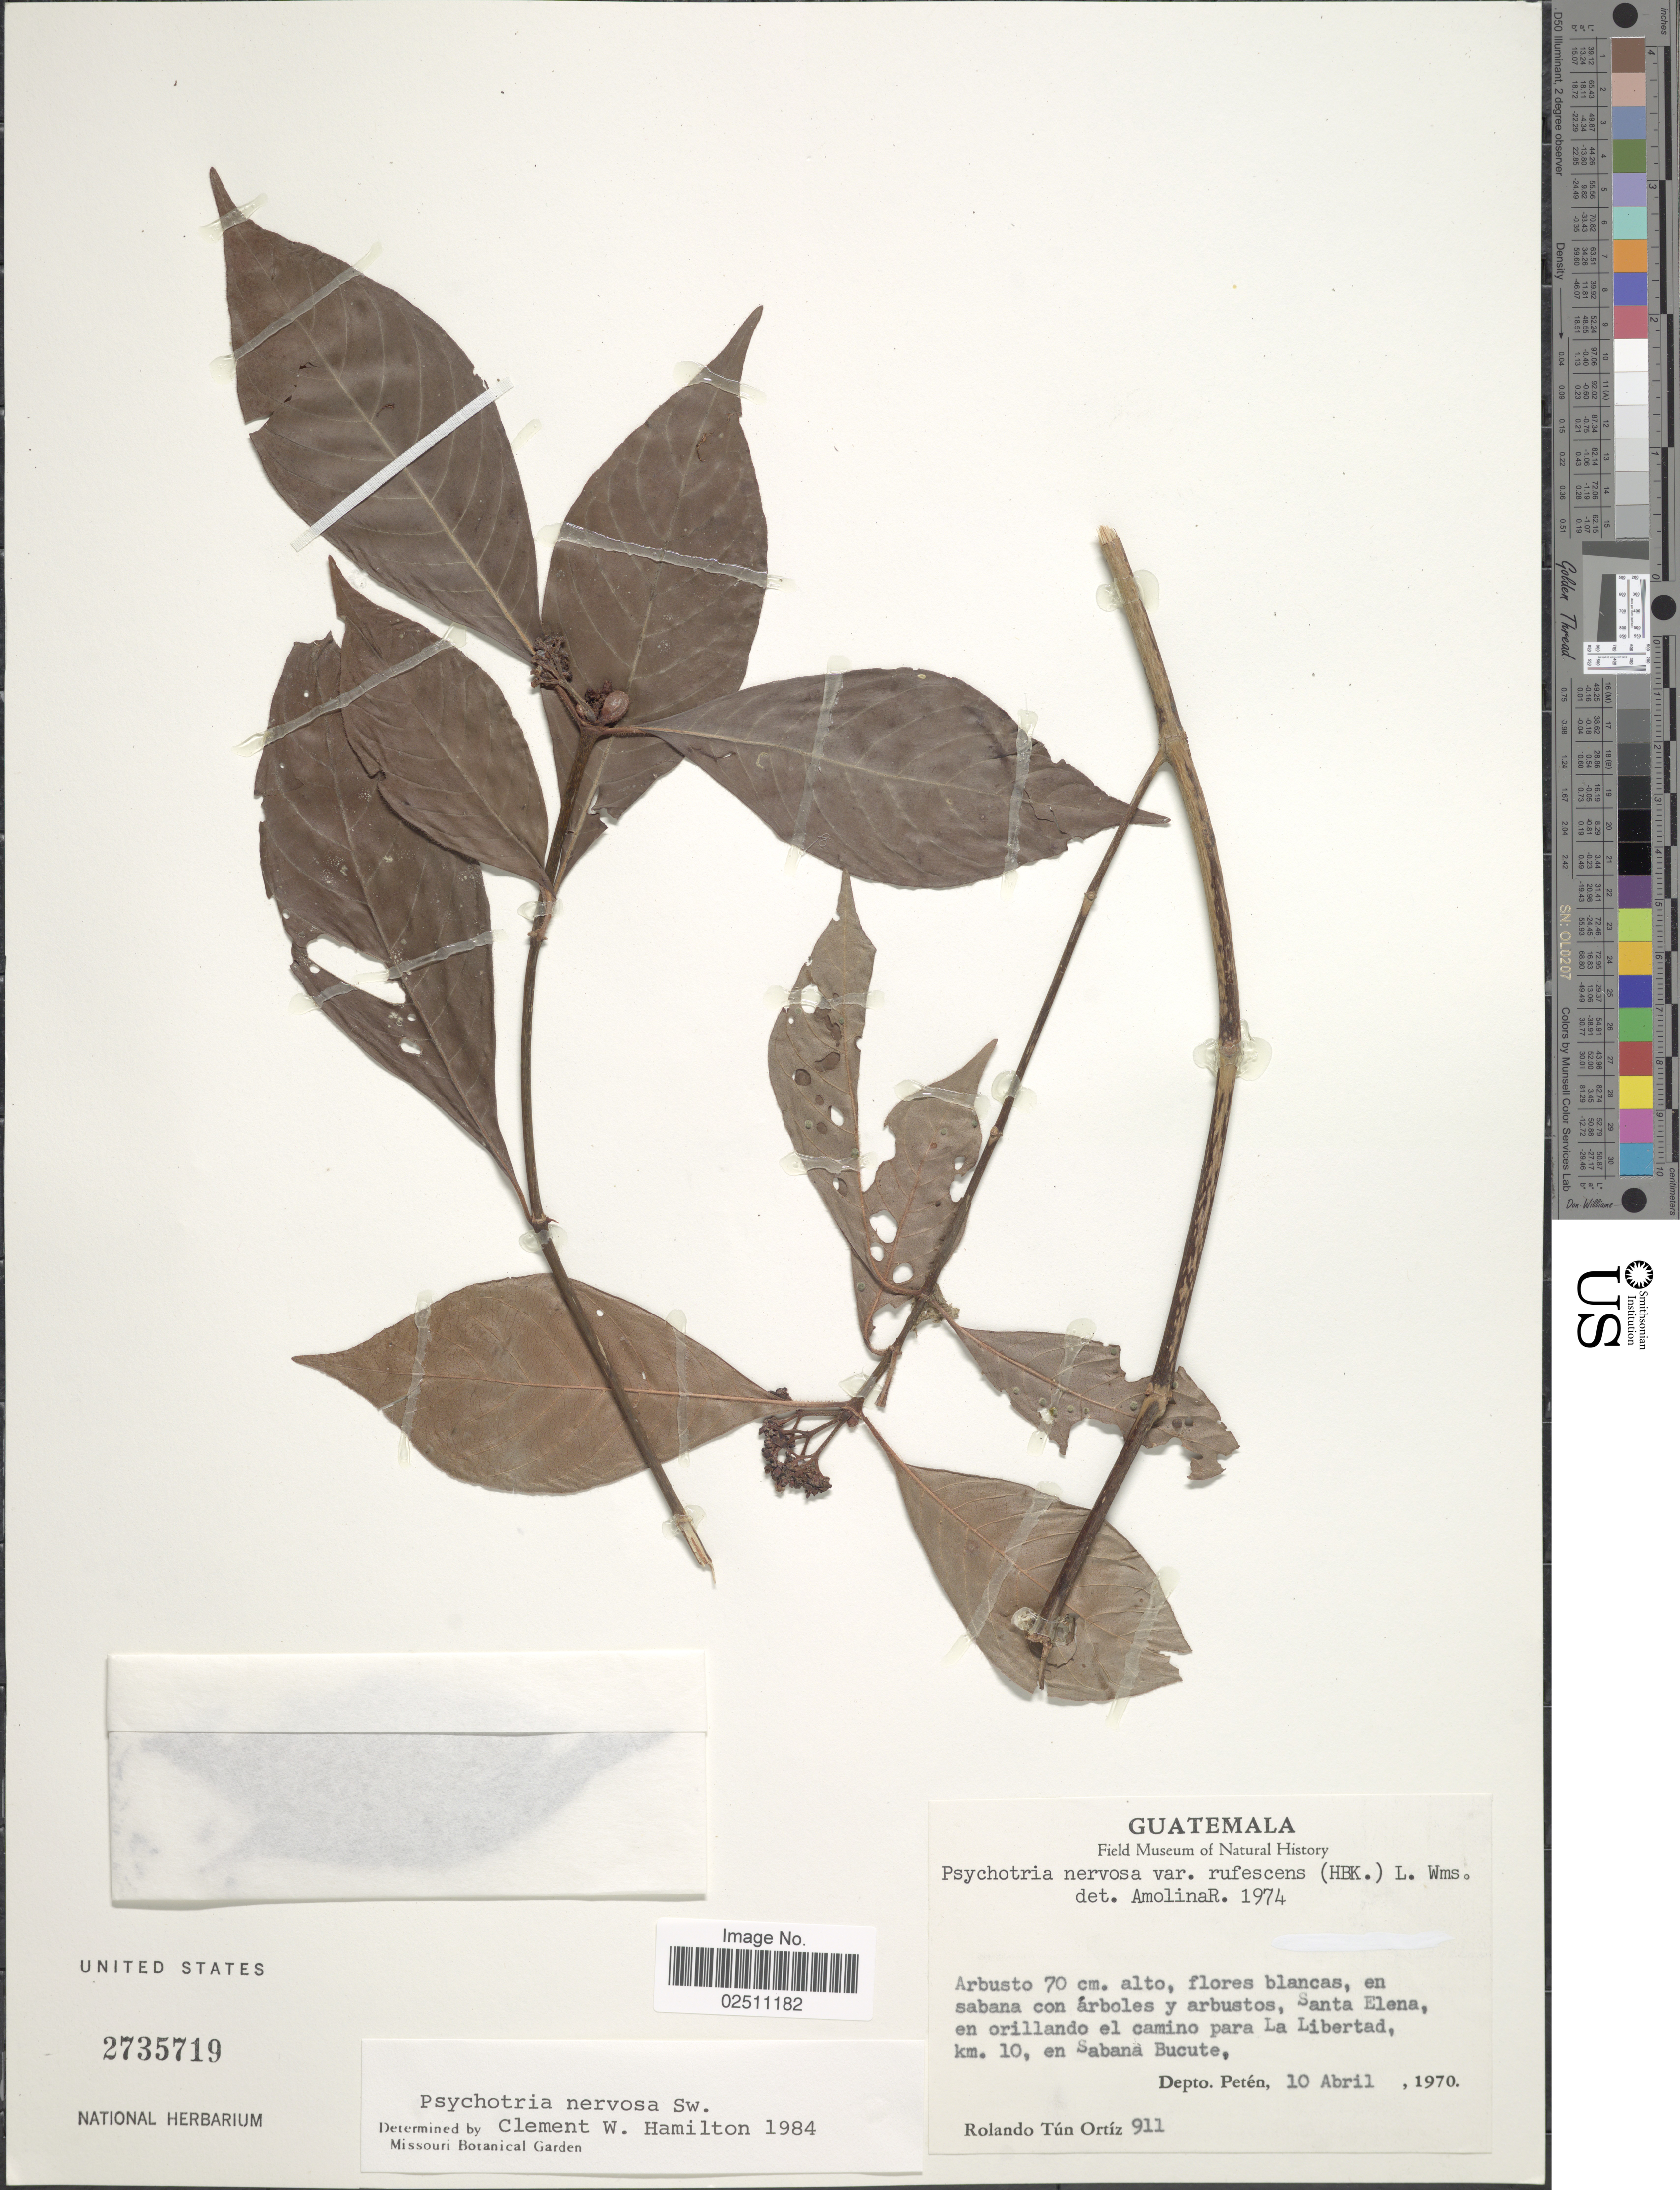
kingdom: Plantae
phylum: Tracheophyta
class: Magnoliopsida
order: Gentianales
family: Rubiaceae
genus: Psychotria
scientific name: Psychotria nervosa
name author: Sw.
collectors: R. T. Ortíz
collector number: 911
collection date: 1970-04-10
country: Guatemala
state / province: El Petén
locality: Depto. Peten, Santa Elena, en orillando el camino para La Libertad, km. 10, en Sabana Bucute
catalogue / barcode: US 2735719